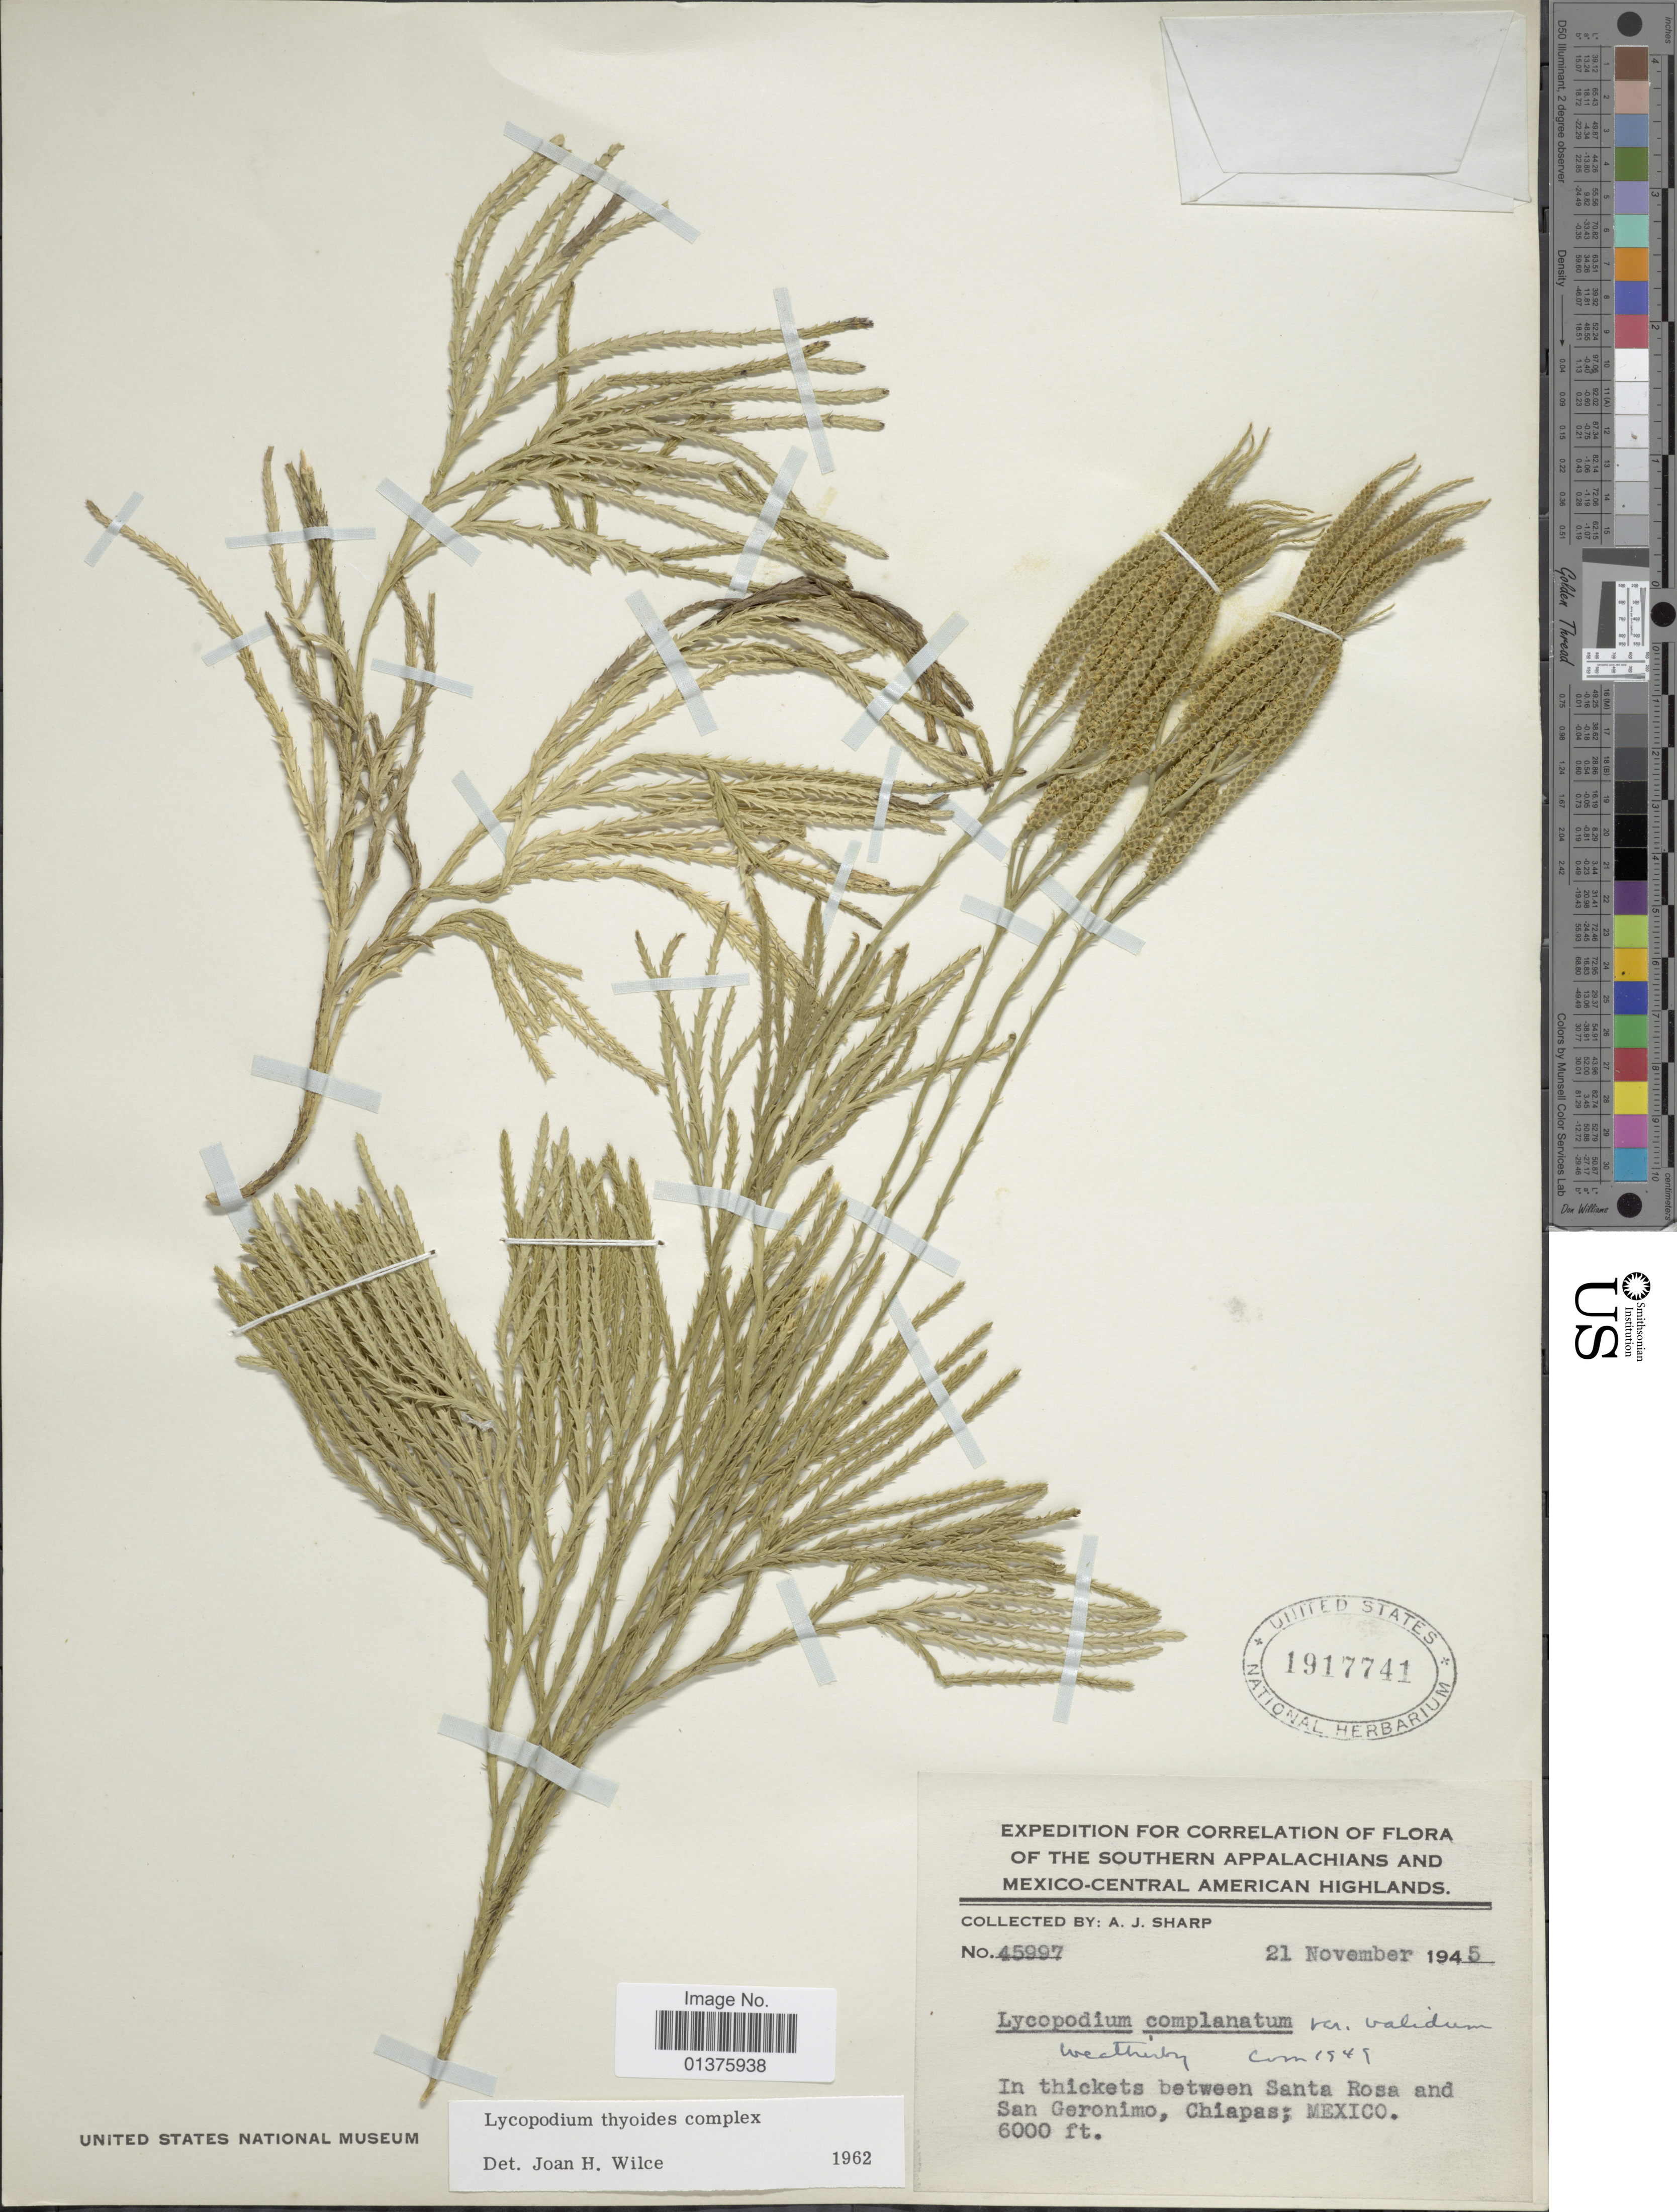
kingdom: Plantae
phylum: Tracheophyta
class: Lycopodiopsida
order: Lycopodiales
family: Lycopodiaceae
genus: Diphasiastrum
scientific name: Diphasiastrum thyoides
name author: (Humb. & Bonpl. ex Willd.) Holub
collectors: A. J. Sharp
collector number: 45997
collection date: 1945-11-21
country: Mexico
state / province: Chiapas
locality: In thickets between Santa Rosa and San Geronimo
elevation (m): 1829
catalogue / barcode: US 1917741